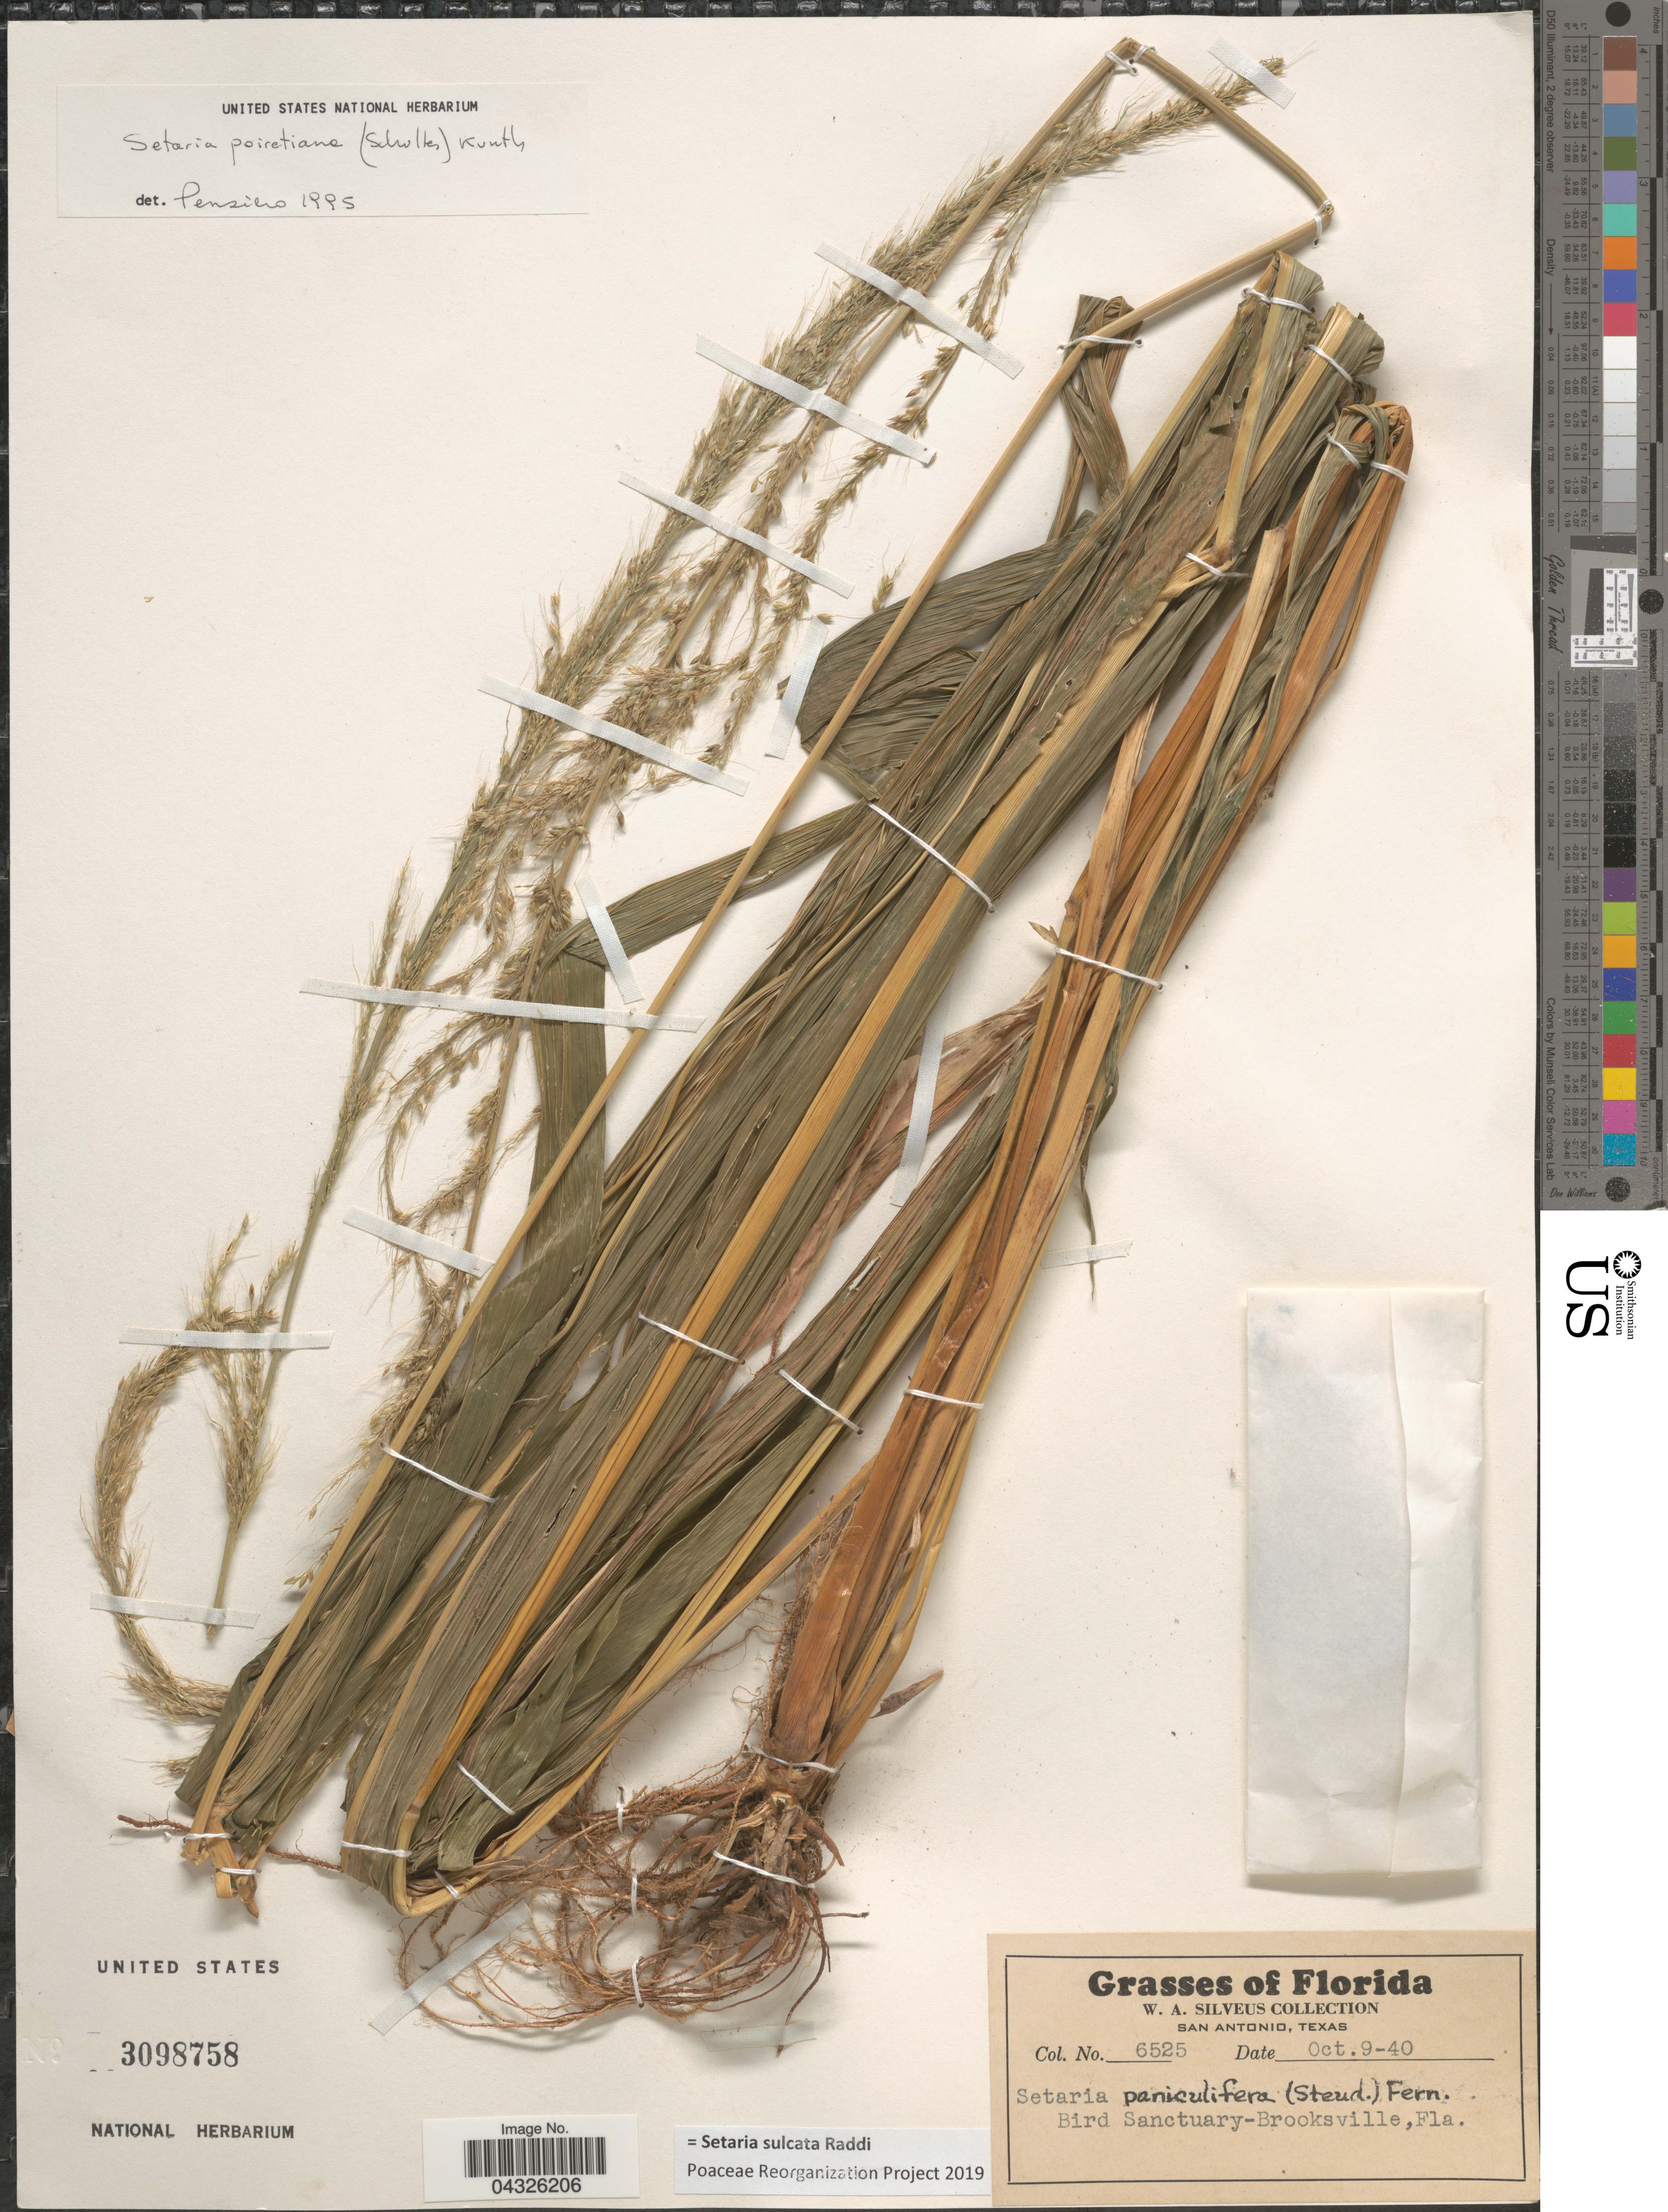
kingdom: Plantae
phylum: Tracheophyta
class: Liliopsida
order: Poales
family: Poaceae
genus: Setaria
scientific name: Setaria sulcata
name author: Raddi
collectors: W. Silveus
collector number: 6525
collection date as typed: Transcribed d/m/y: 9/10/40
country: United States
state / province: Florida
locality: Bird Sanctuary-Brooksville.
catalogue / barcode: US 3098758